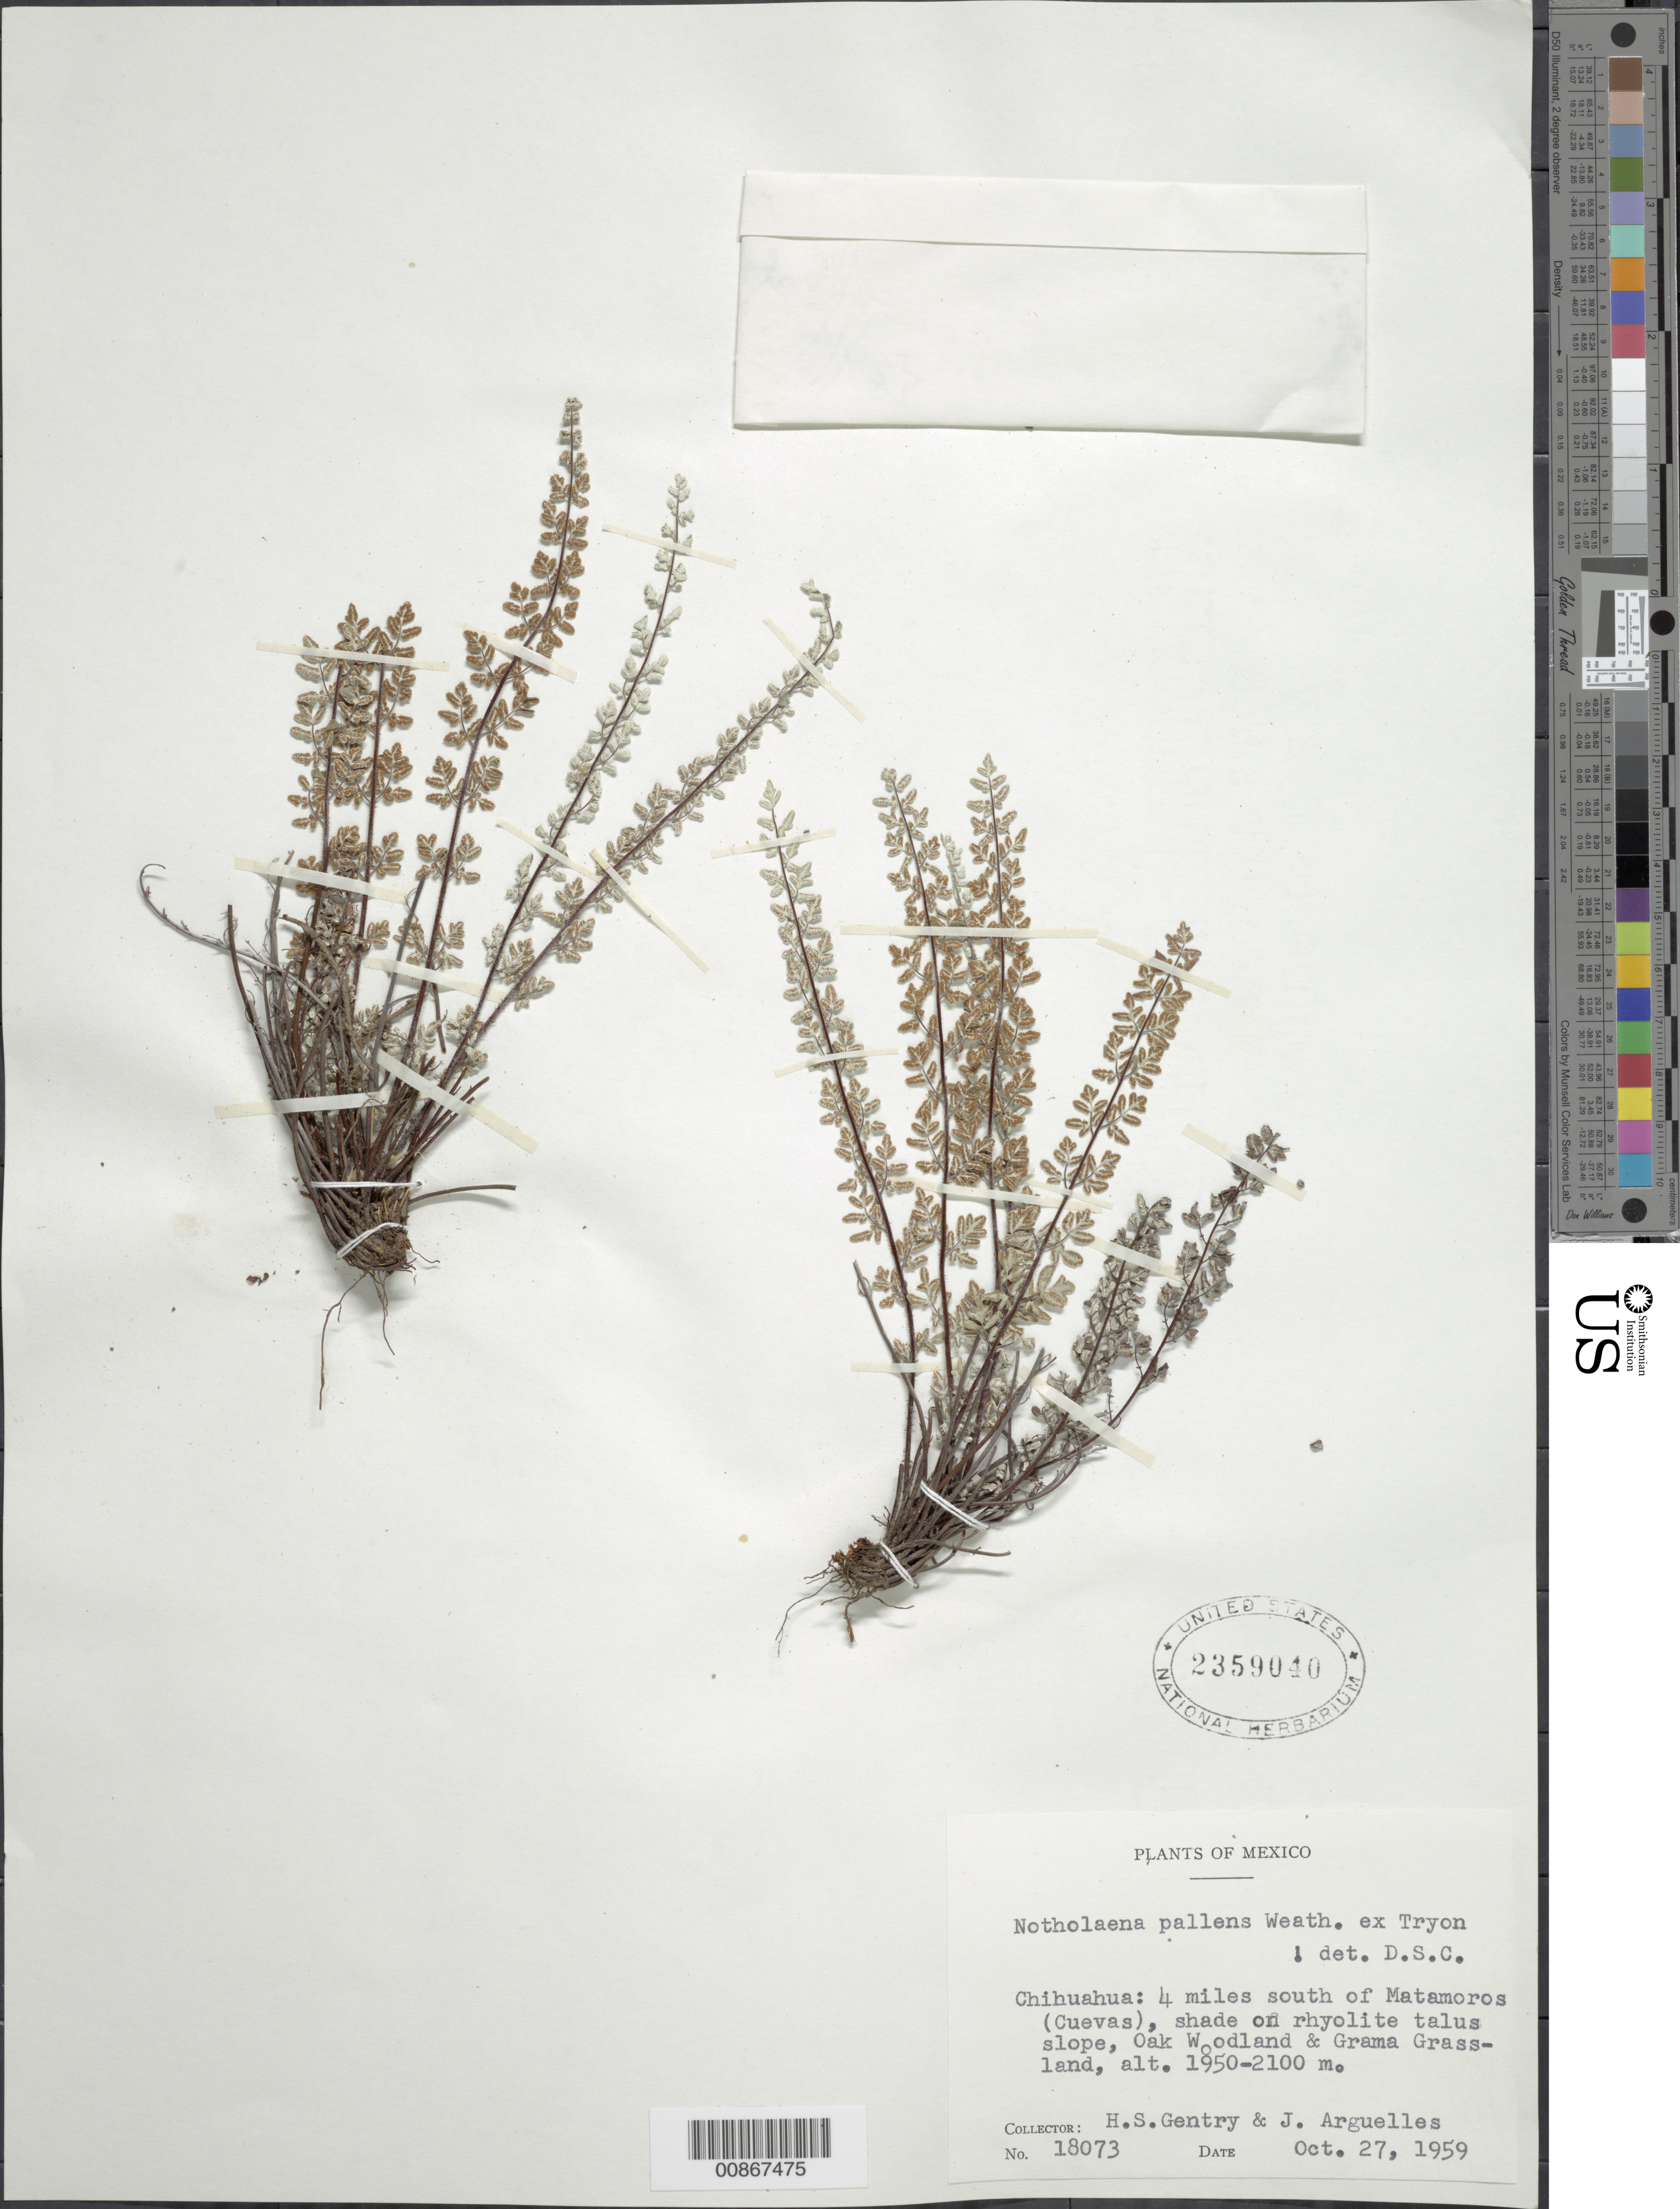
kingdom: Plantae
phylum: Tracheophyta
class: Polypodiopsida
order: Polypodiales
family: Pteridaceae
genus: Argyrochosma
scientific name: Argyrochosma pallens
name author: (Weath.) Windham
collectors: H. S. Gentry & J. Arguelles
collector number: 18073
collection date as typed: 27 Oct 1959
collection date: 1959-10-27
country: Mexico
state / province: Chihuahua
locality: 4 miles south of Matamoros (Cuevas).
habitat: Shade on rhyolite talus slope, Oak Woodland & Grama Grassland.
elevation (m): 2100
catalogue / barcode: US 2359040